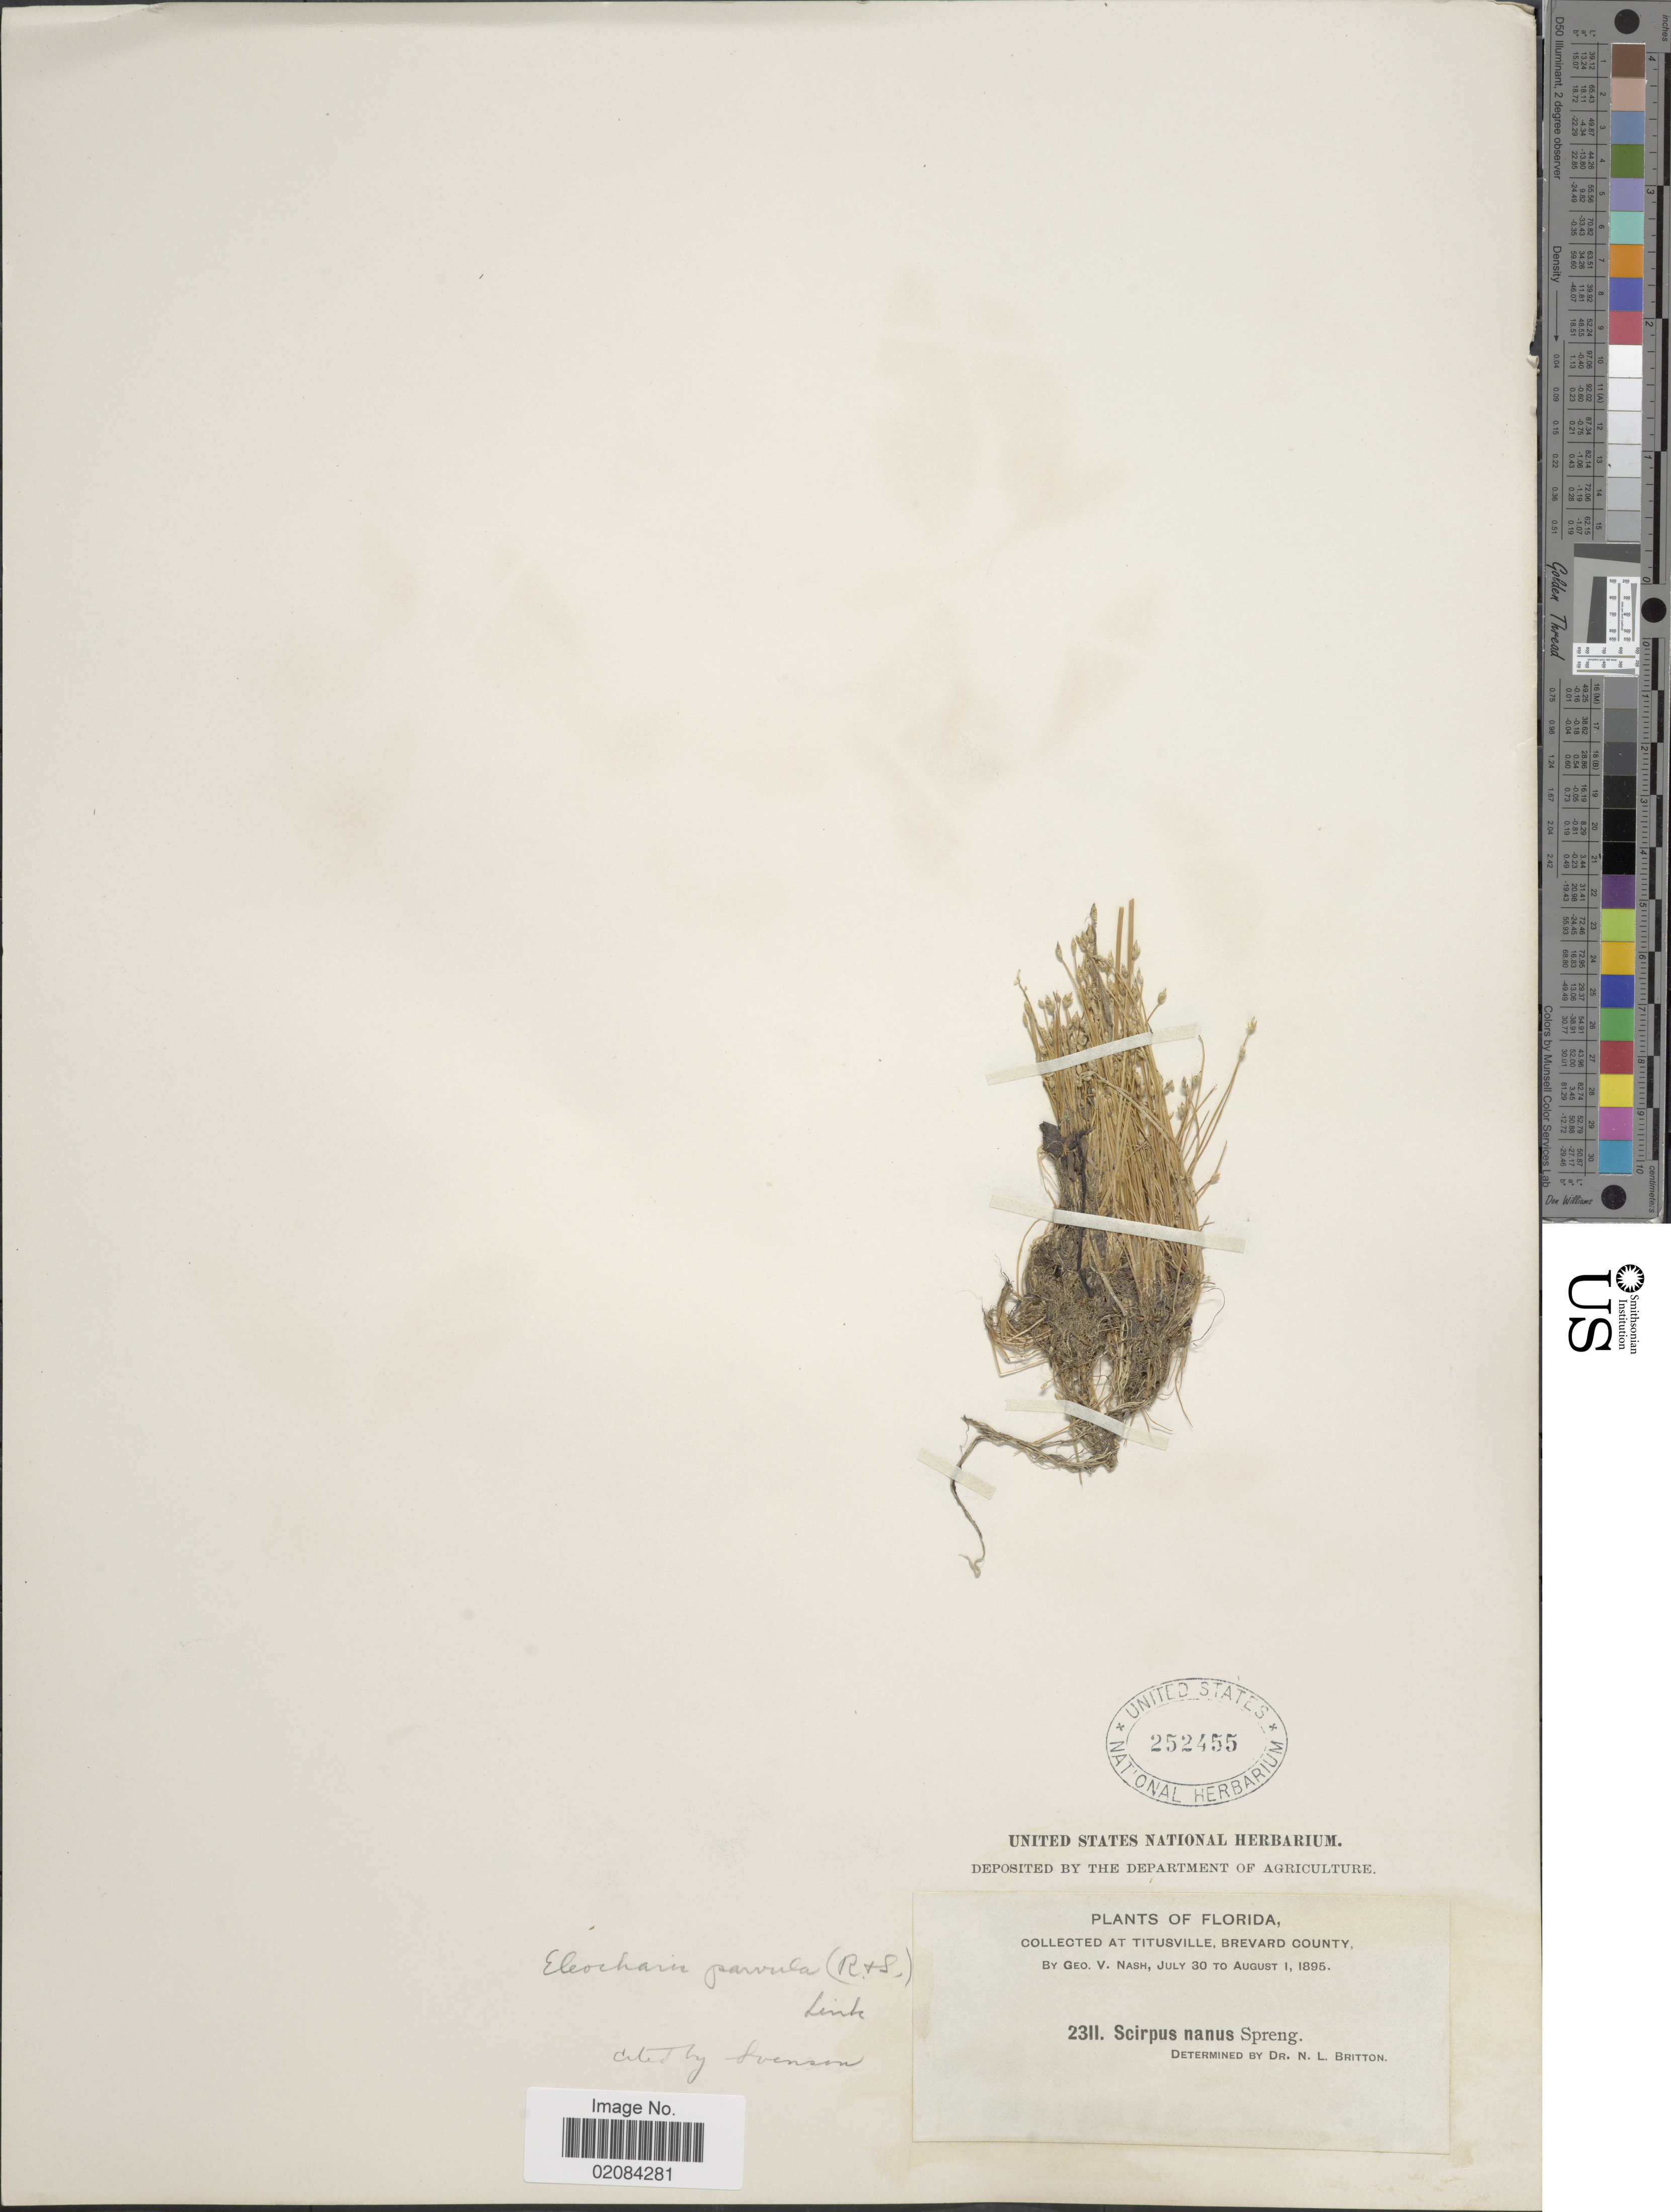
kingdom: Plantae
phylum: Tracheophyta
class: Liliopsida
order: Poales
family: Cyperaceae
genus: Eleocharis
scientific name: Eleocharis parvula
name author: (Roem. & Schult.) Link ex Williams et al.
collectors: G. V. Nash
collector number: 2311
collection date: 1895-07-30/1895-08-01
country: United States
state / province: Florida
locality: Florida. at Titusville, Brevard County.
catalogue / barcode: US 252455